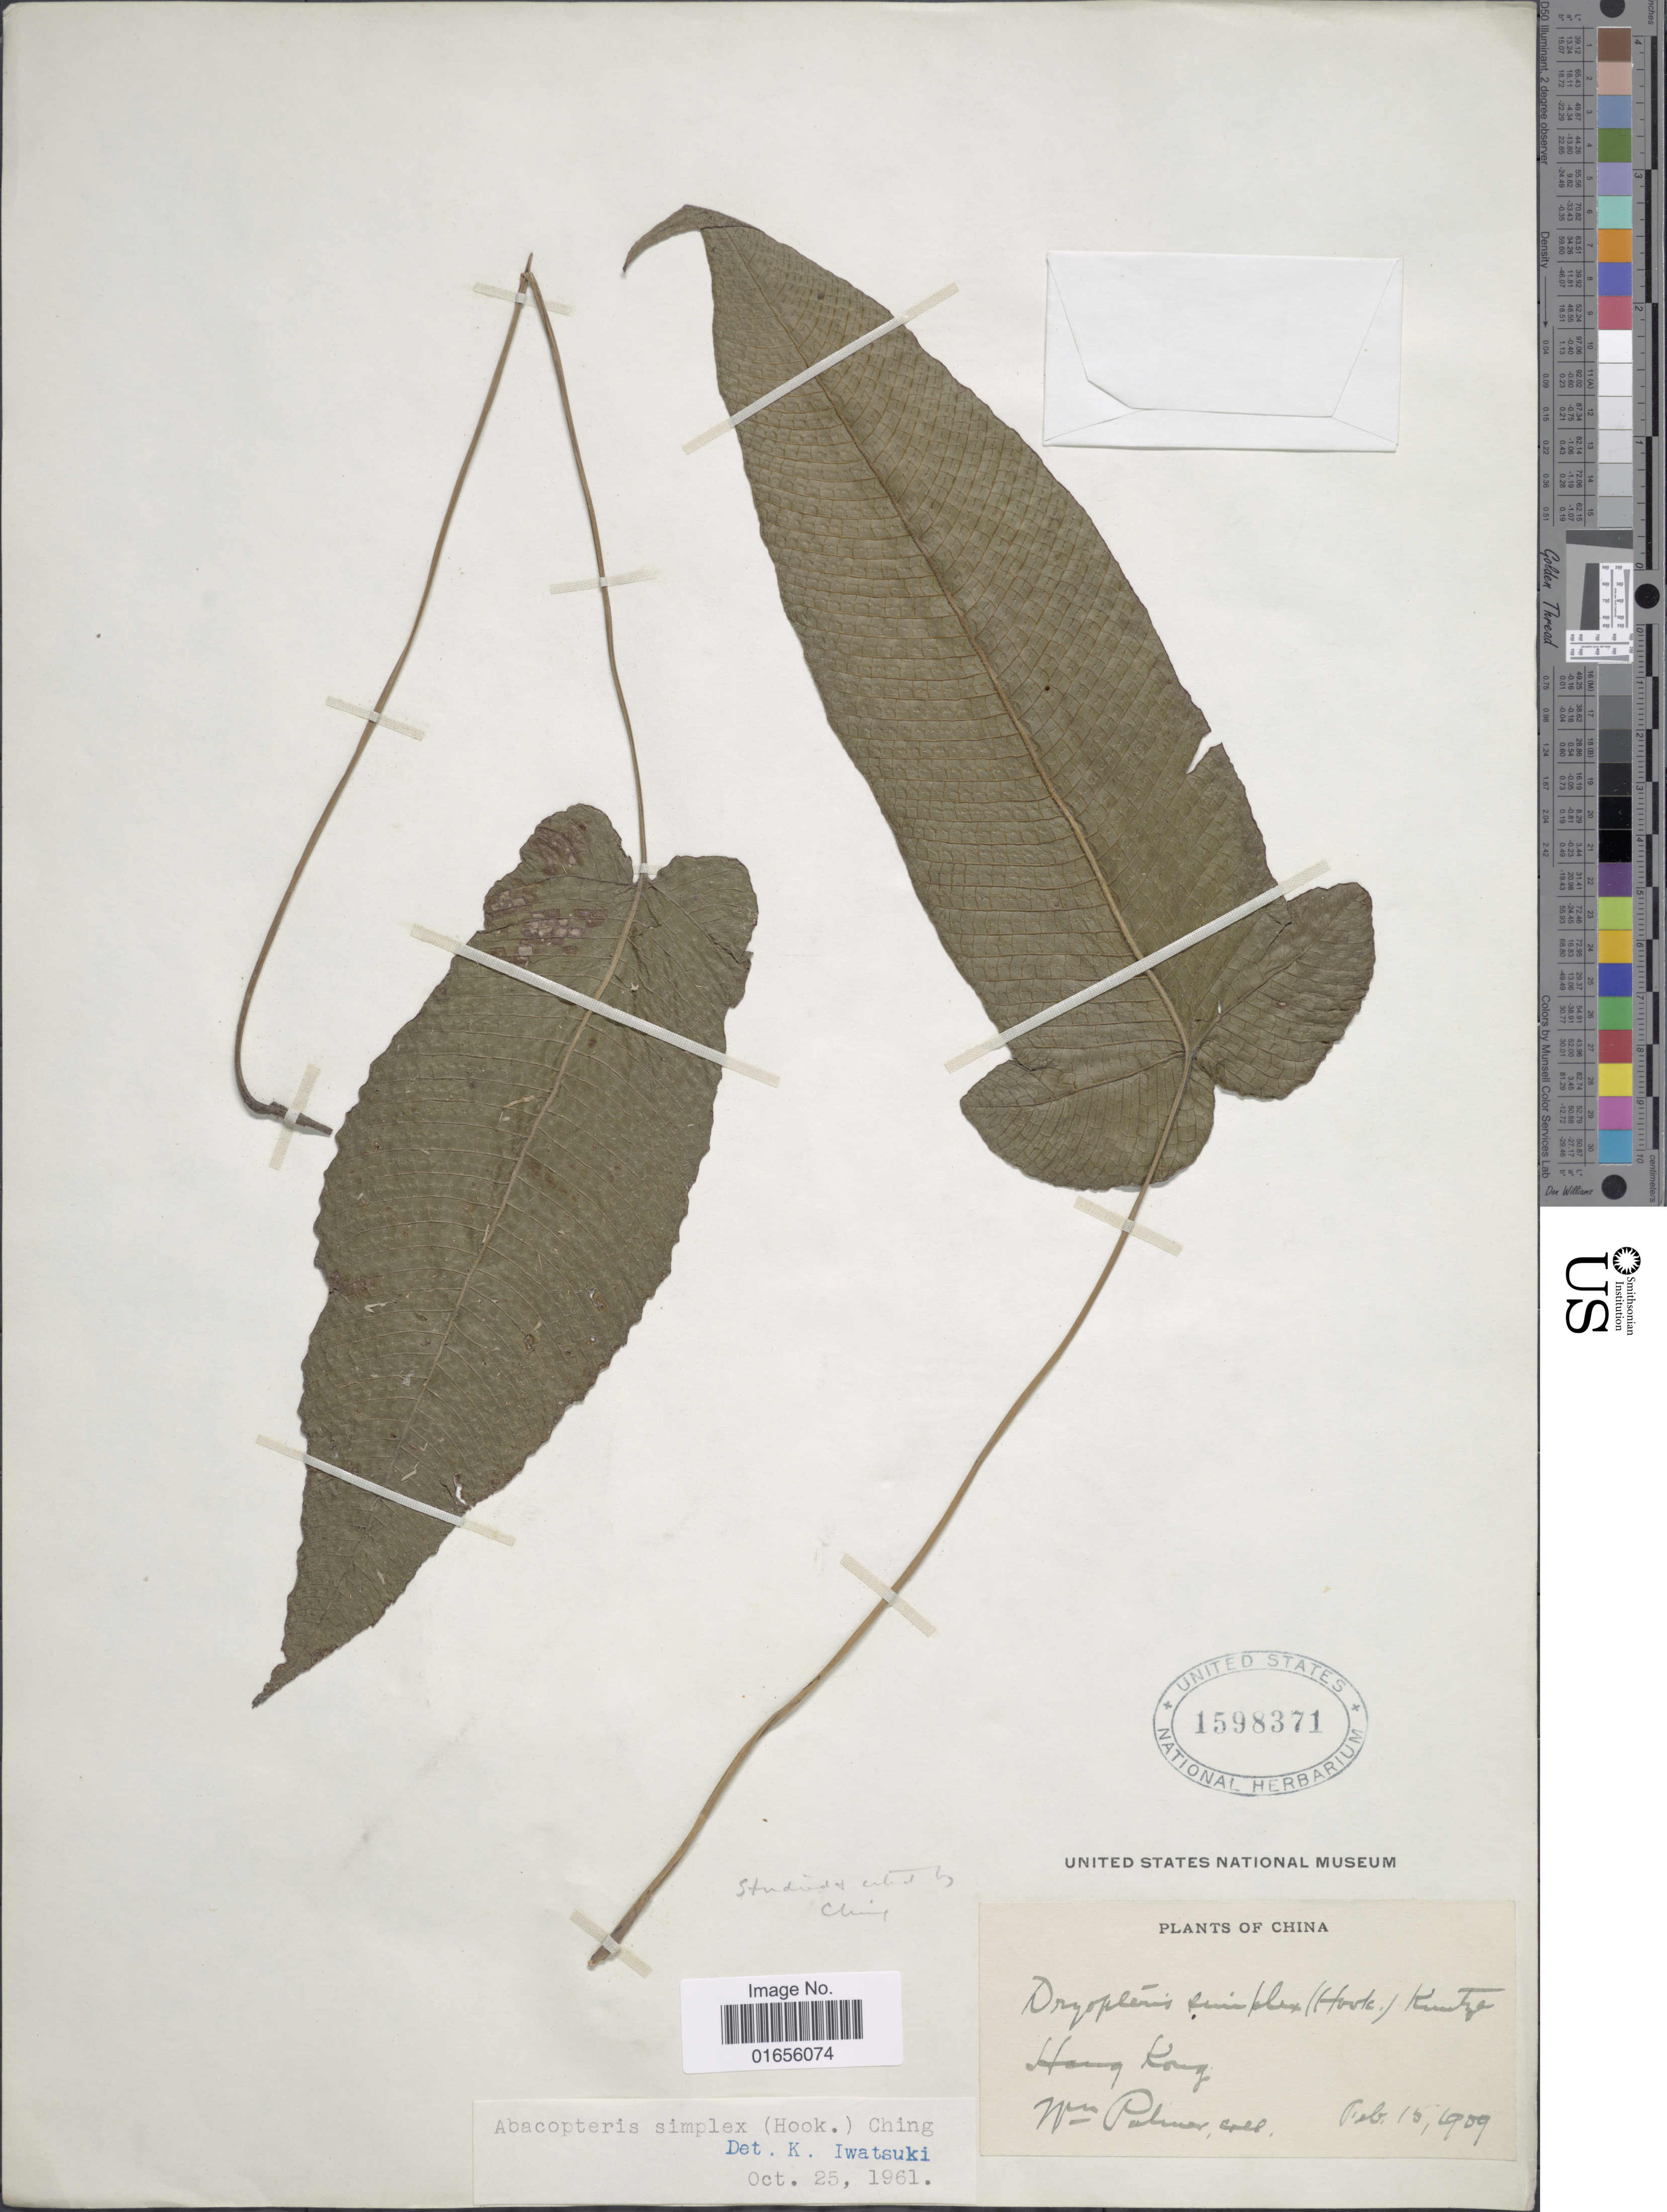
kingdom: Plantae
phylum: Tracheophyta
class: Polypodiopsida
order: Polypodiales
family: Thelypteridaceae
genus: Pronephrium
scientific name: Pronephrium triphyllum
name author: (Sw.) Holttum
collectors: W. Palmer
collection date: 1909-02-15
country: China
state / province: Hong Kong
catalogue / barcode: US 1598371